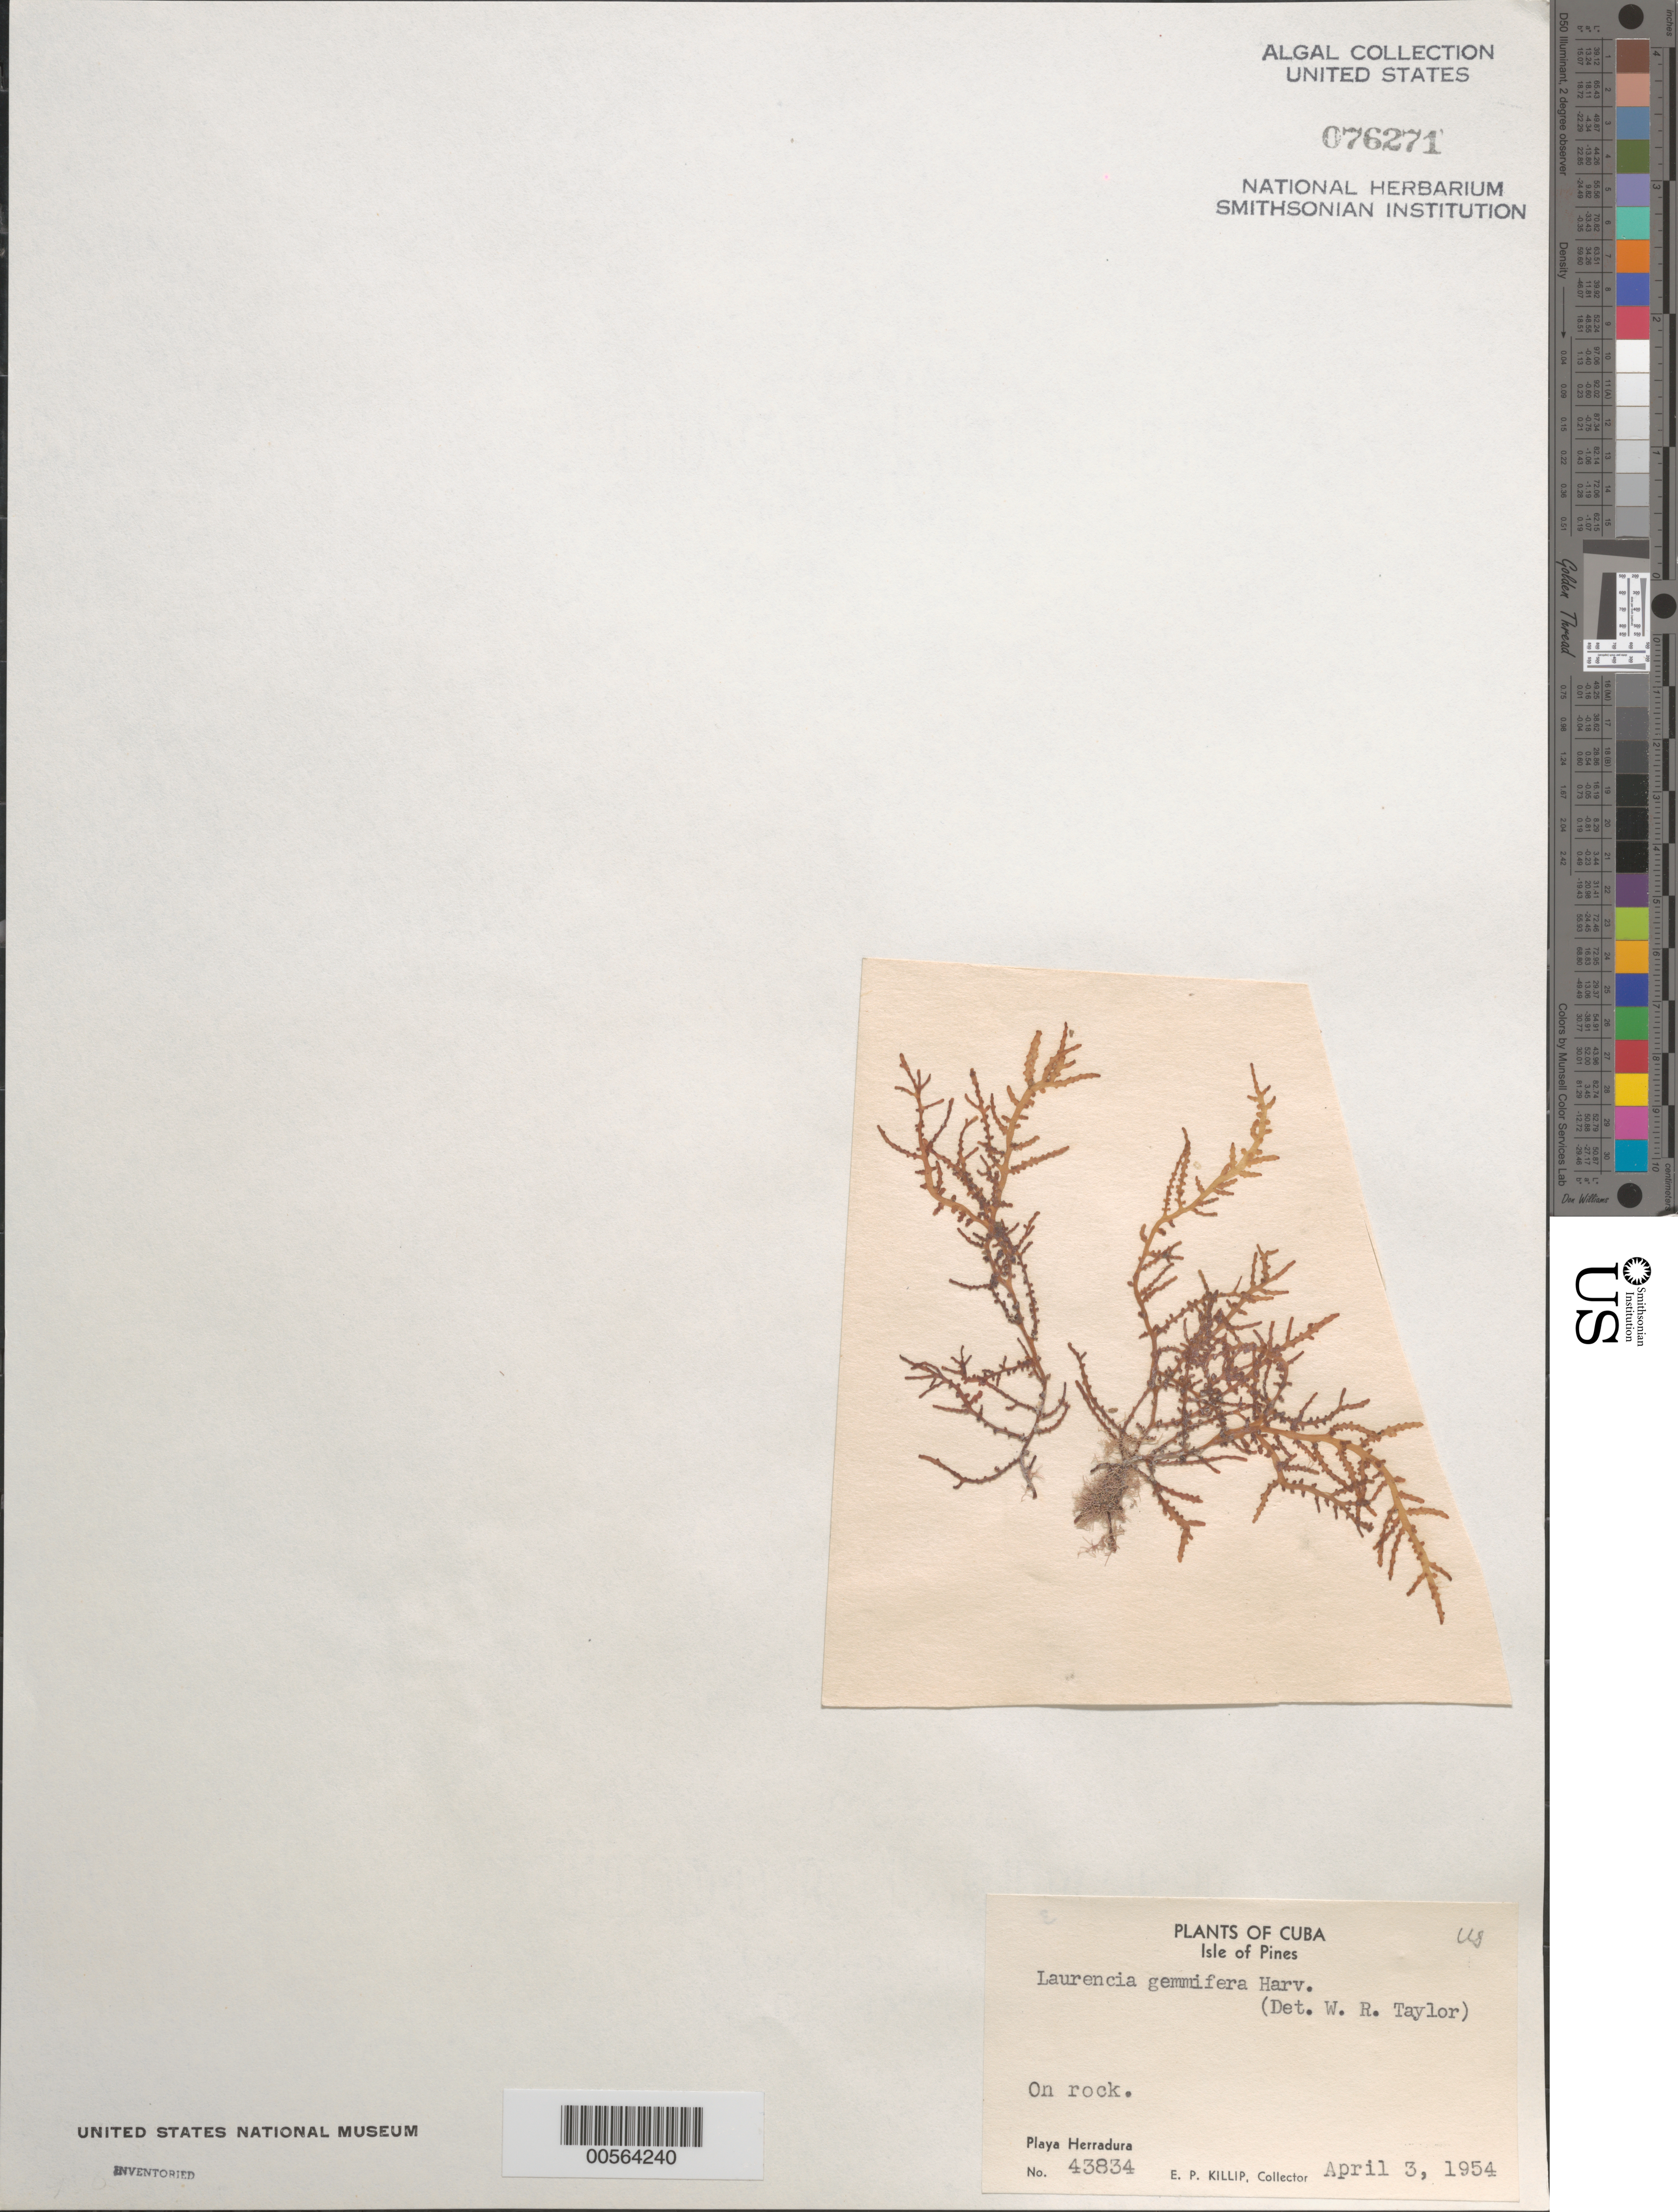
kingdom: Plantae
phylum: Rhodophyta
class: Florideophyceae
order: Ceramiales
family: Rhodomelaceae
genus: Yuzurua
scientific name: Yuzurua poiteaui var. gemmifera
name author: (Harvey) M.J. Wynne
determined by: Algae name updating Project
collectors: E. P. Killip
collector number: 43834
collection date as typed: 03 Apr 1954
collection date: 1954-04-03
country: Cuba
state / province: Isla de La Juventud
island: Isla de la Juventud (Isle of Pines)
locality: Playa Herradura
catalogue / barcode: US 76271